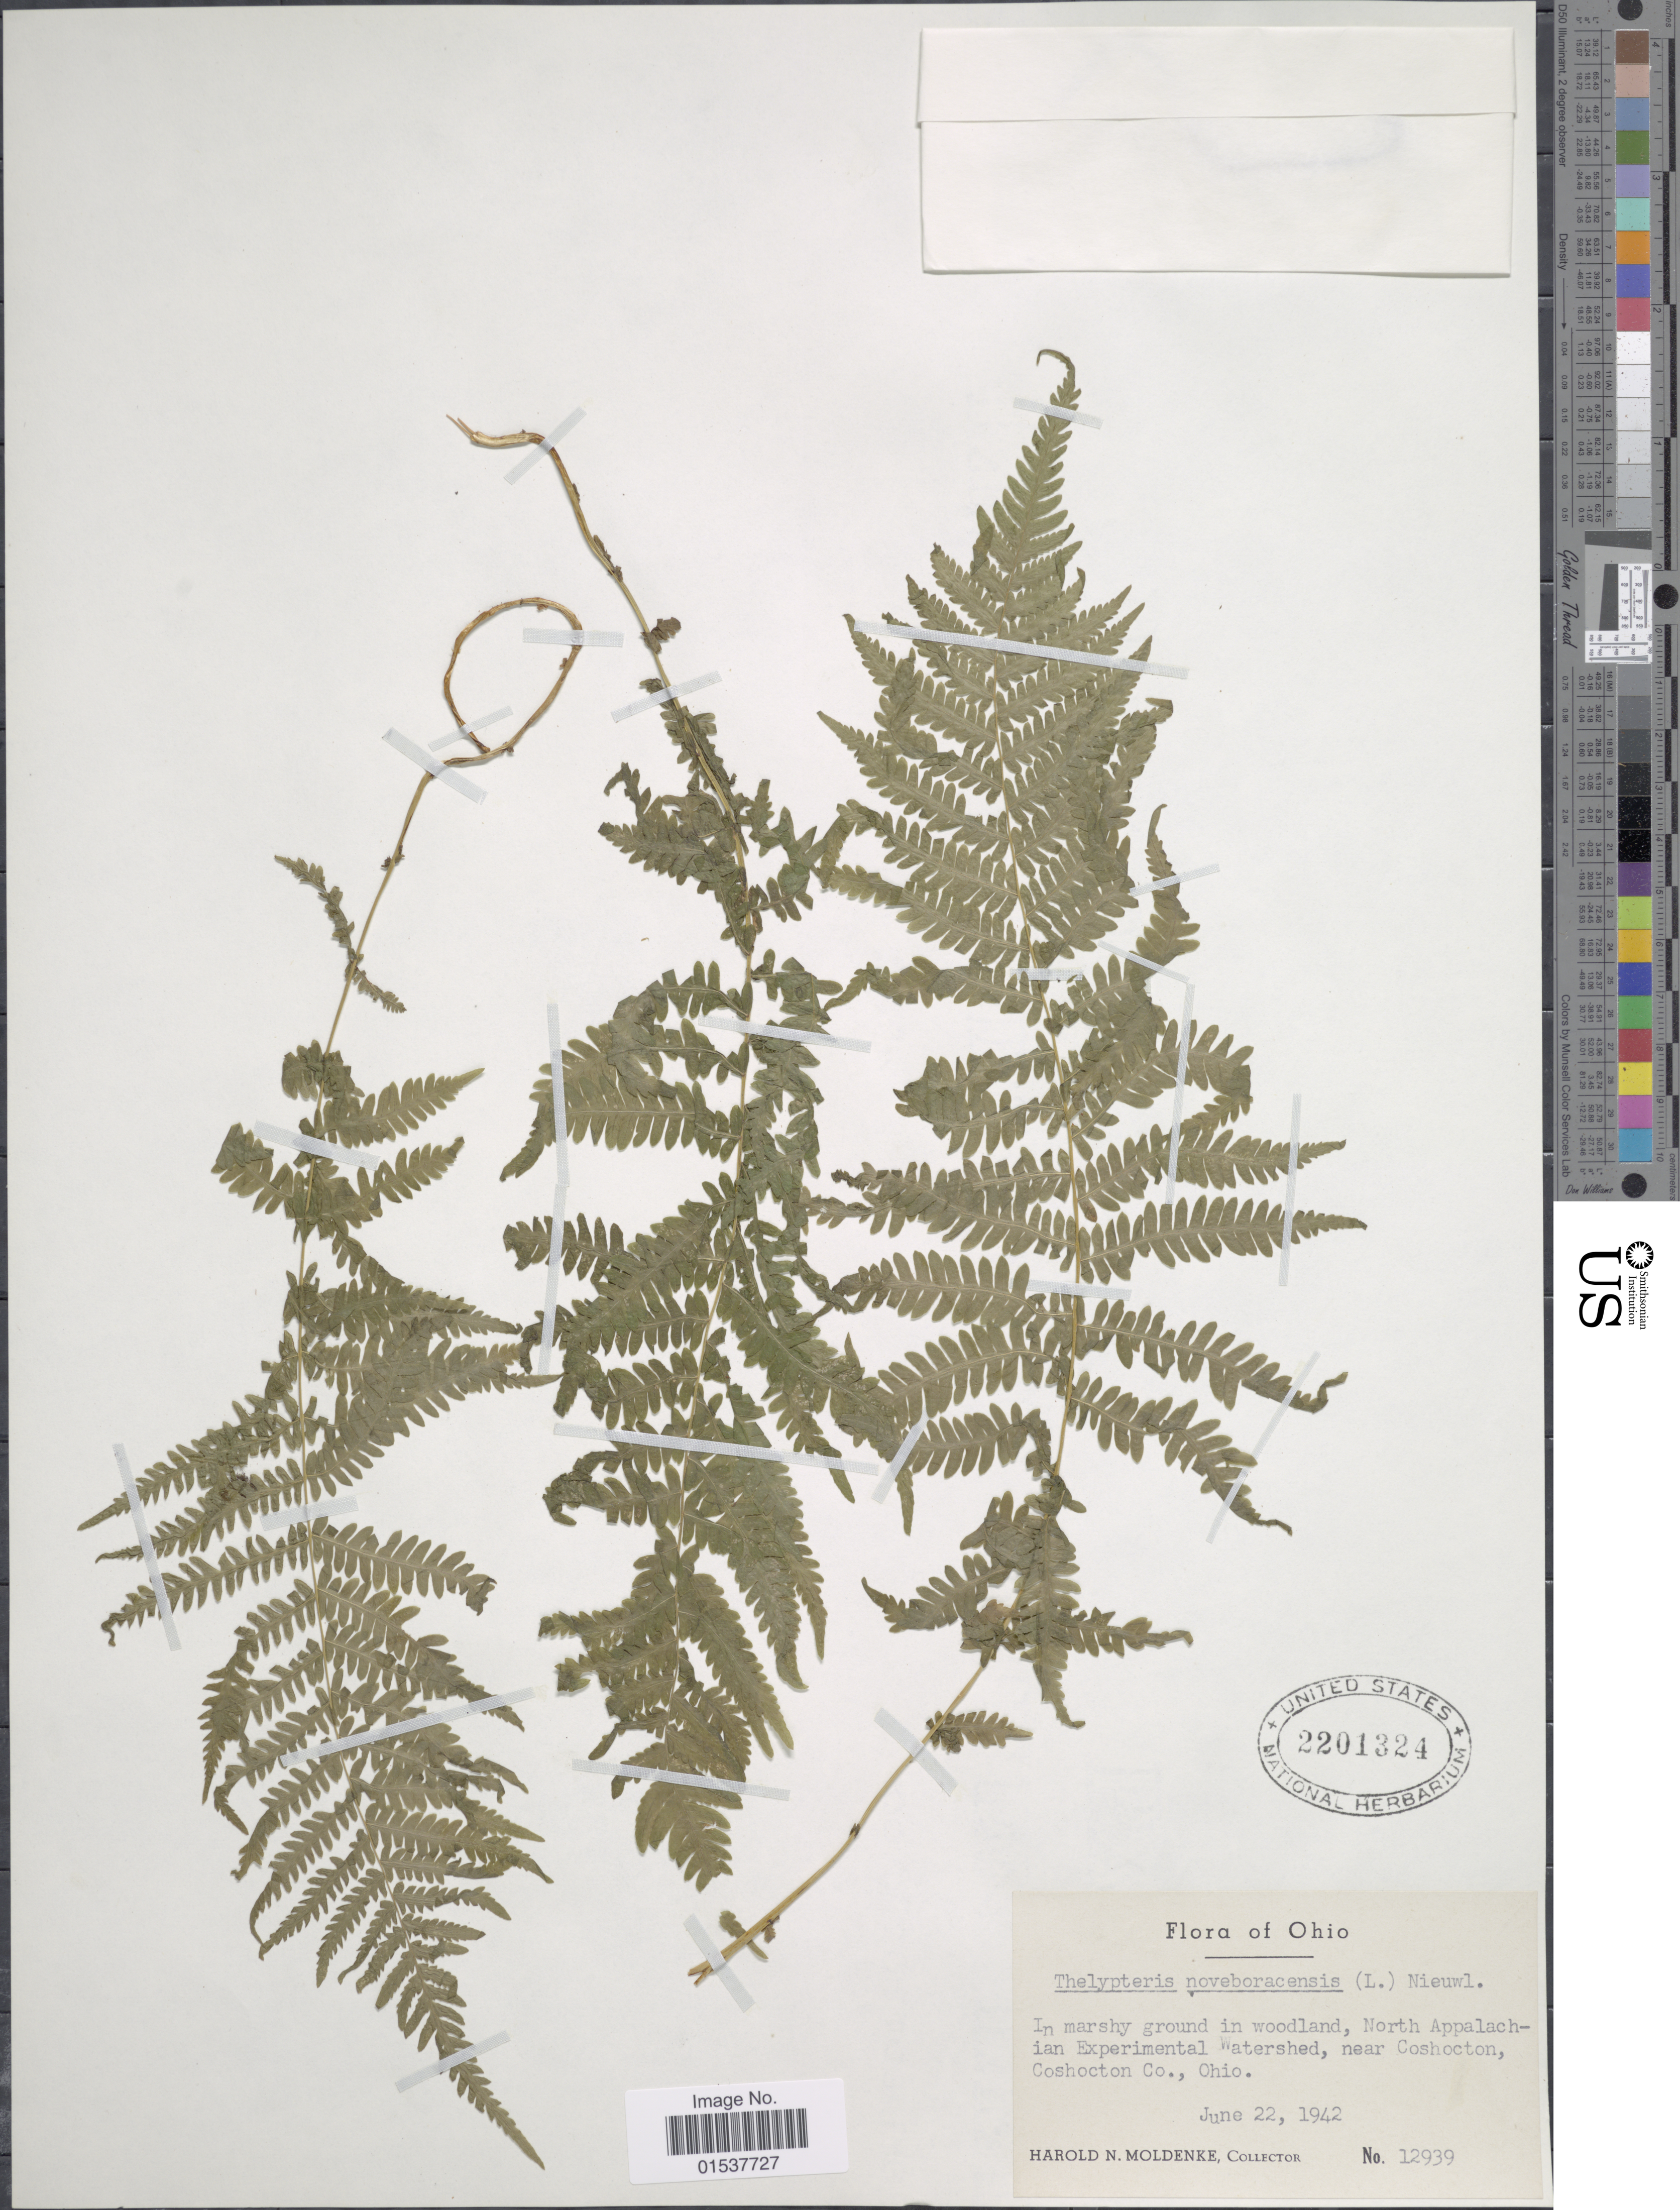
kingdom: Plantae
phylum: Tracheophyta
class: Polypodiopsida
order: Polypodiales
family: Thelypteridaceae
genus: Parathelypteris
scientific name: Parathelypteris noveboracensis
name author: (L.) Ching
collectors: H. N. Moldenke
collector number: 12939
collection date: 1942-06-22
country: United States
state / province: Ohio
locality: In marshy ground in woodland, North Appalachian Experimental Watershed, near Coshocton, Coshocton Co., Ohio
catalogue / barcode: US 2201324